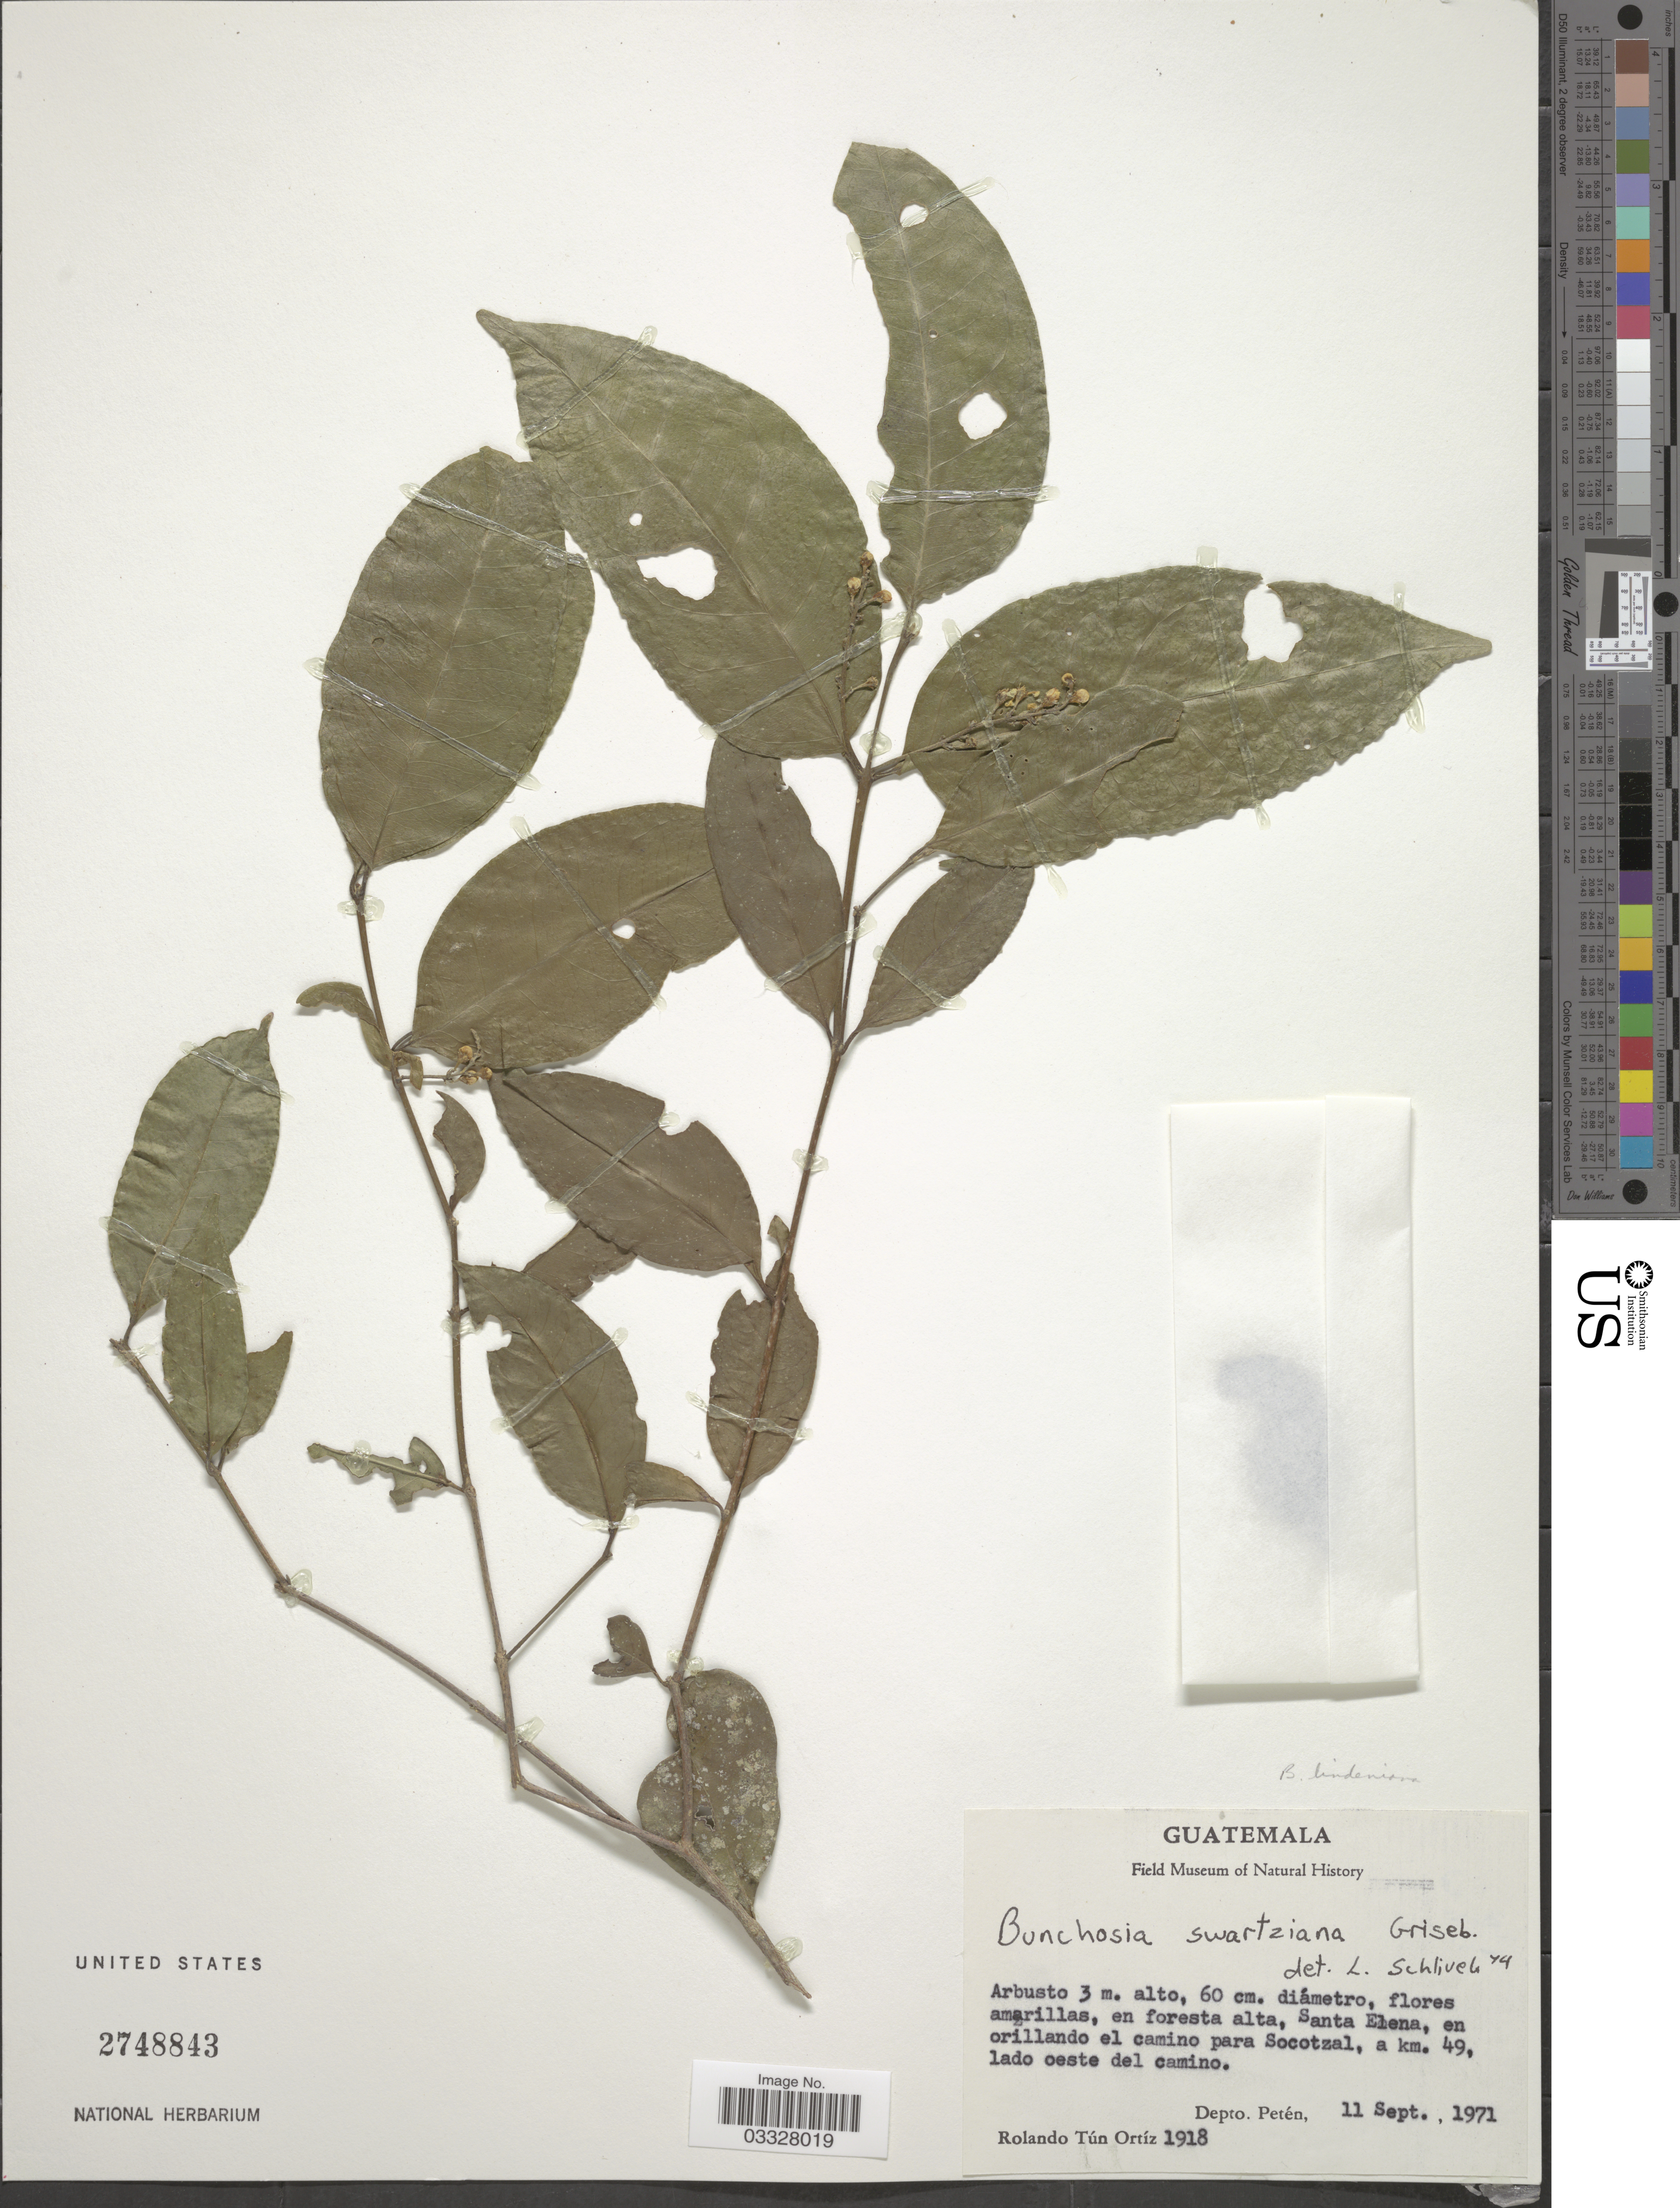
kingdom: Plantae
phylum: Tracheophyta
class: Magnoliopsida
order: Malpighiales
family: Malpighiaceae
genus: Bunchosia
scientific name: Bunchosia lindeniana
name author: A. Juss.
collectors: R. T. Ortíz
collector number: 1918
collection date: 1971-09-11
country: Guatemala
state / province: El Petén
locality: Santa Elena, en orillando el camino para Socotzal, a km. 49, lado oeste del camino. Depto. Petén.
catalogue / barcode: US 2748843